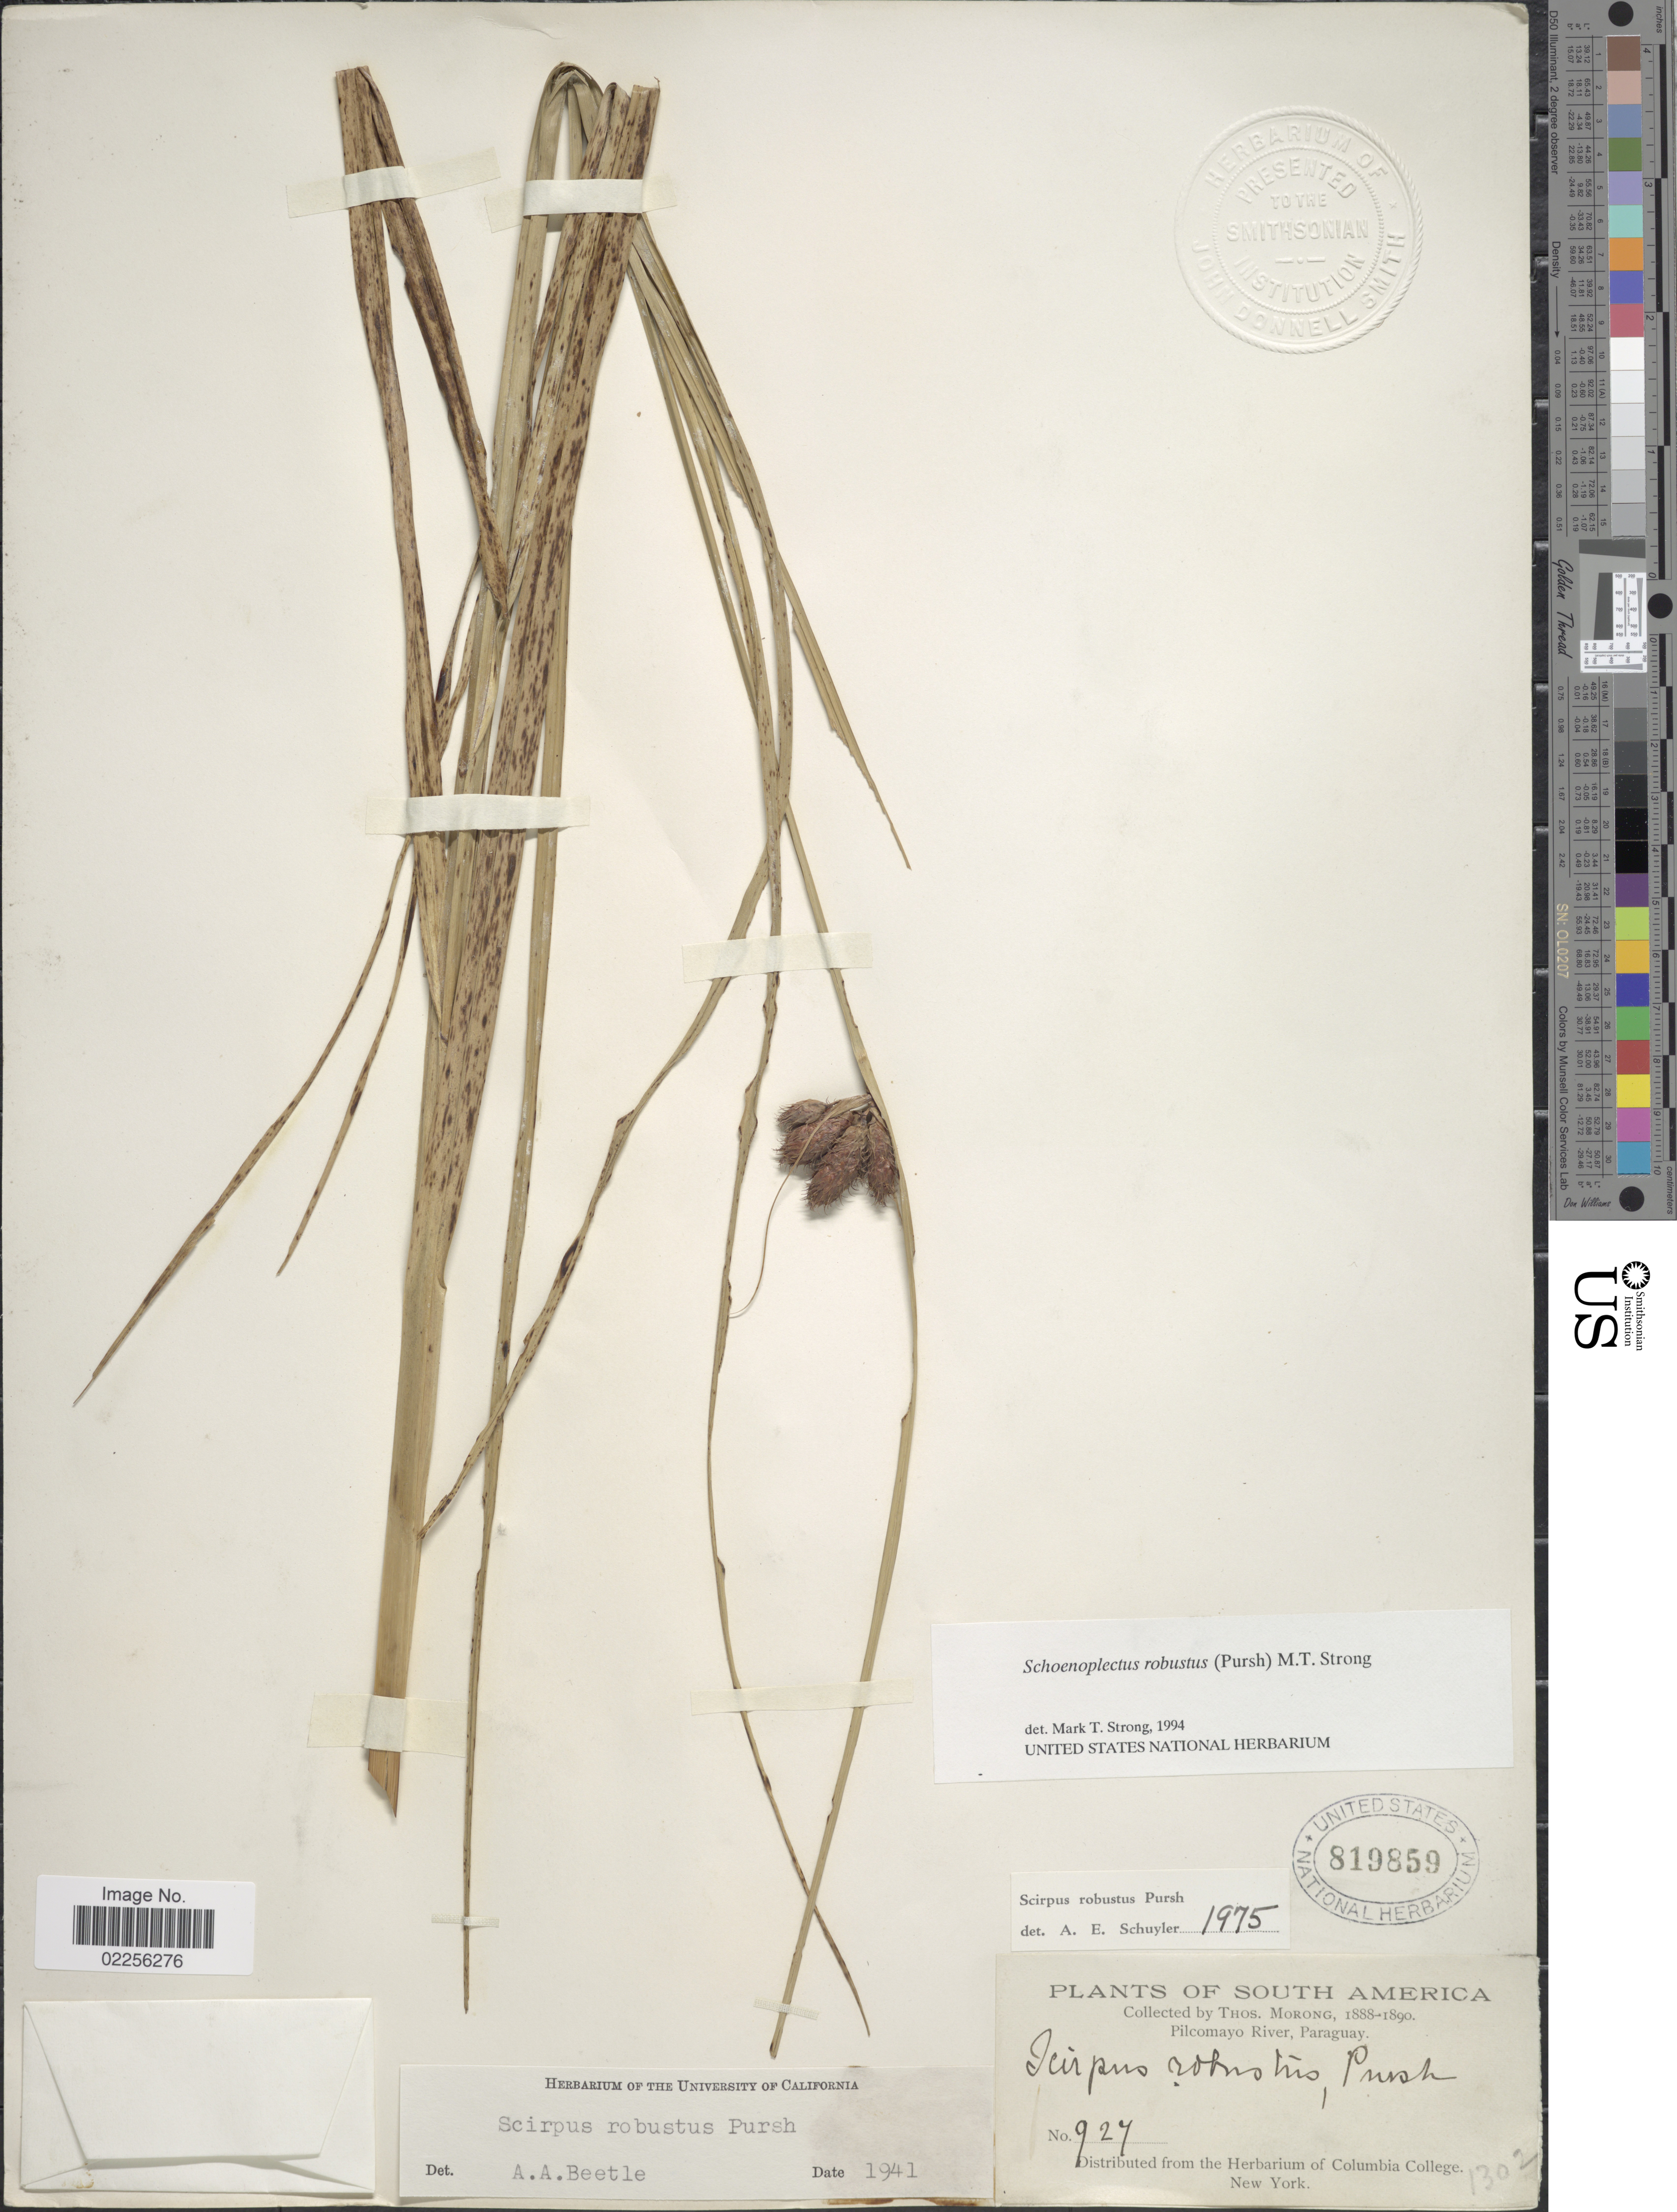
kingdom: Plantae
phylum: Tracheophyta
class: Liliopsida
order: Poales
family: Cyperaceae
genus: Bolboschoenus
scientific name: Bolboschoenus robustus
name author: (Pursh) Soják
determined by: Strong, M. T., (US), Smithsonian Institution - National Museum of Natural History (UNITED STATES)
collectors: T. Morong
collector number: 927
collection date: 1888/1890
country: Paraguay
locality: Pilcomayo River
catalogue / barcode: US 819859